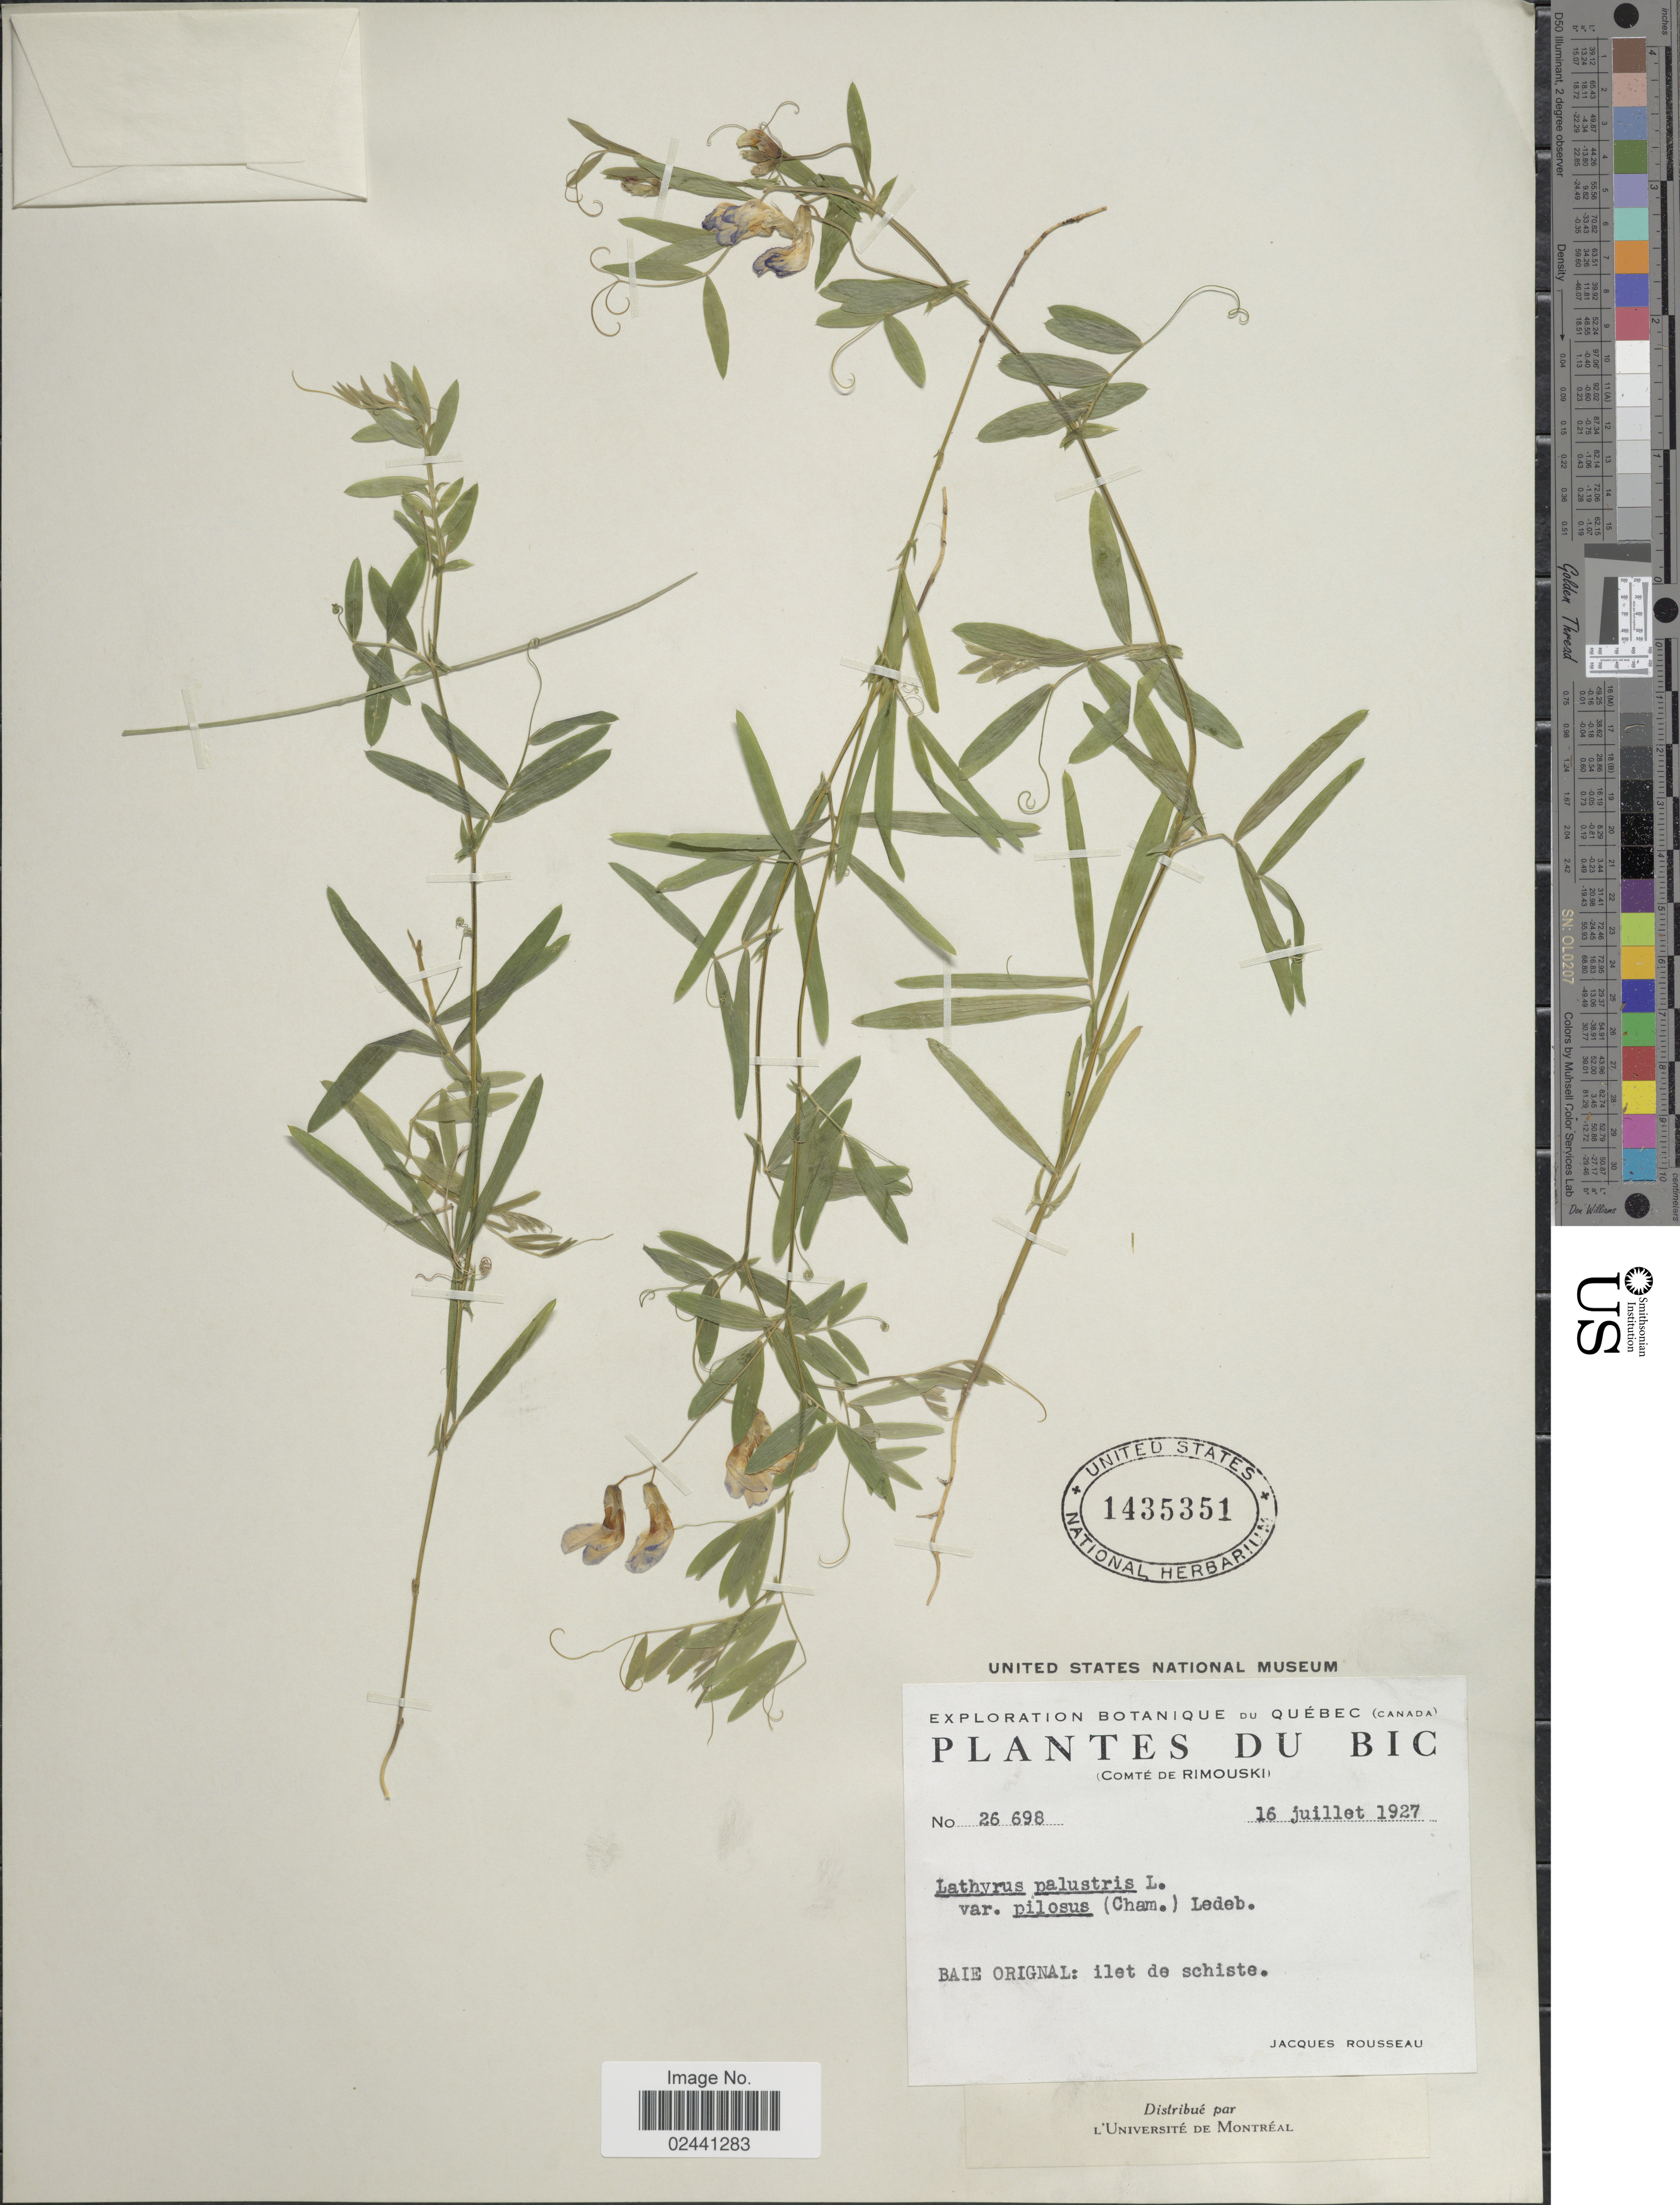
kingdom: Plantae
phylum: Tracheophyta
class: Magnoliopsida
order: Fabales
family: Fabaceae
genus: Lathyrus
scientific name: Lathyrus palustris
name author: L.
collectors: J. Rousseau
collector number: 26698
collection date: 1927-07-16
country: Canada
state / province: Quebec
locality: Du Bic, (Comte de Rimouski), Baie Orignal: Ilet de schiste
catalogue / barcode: US 1435351